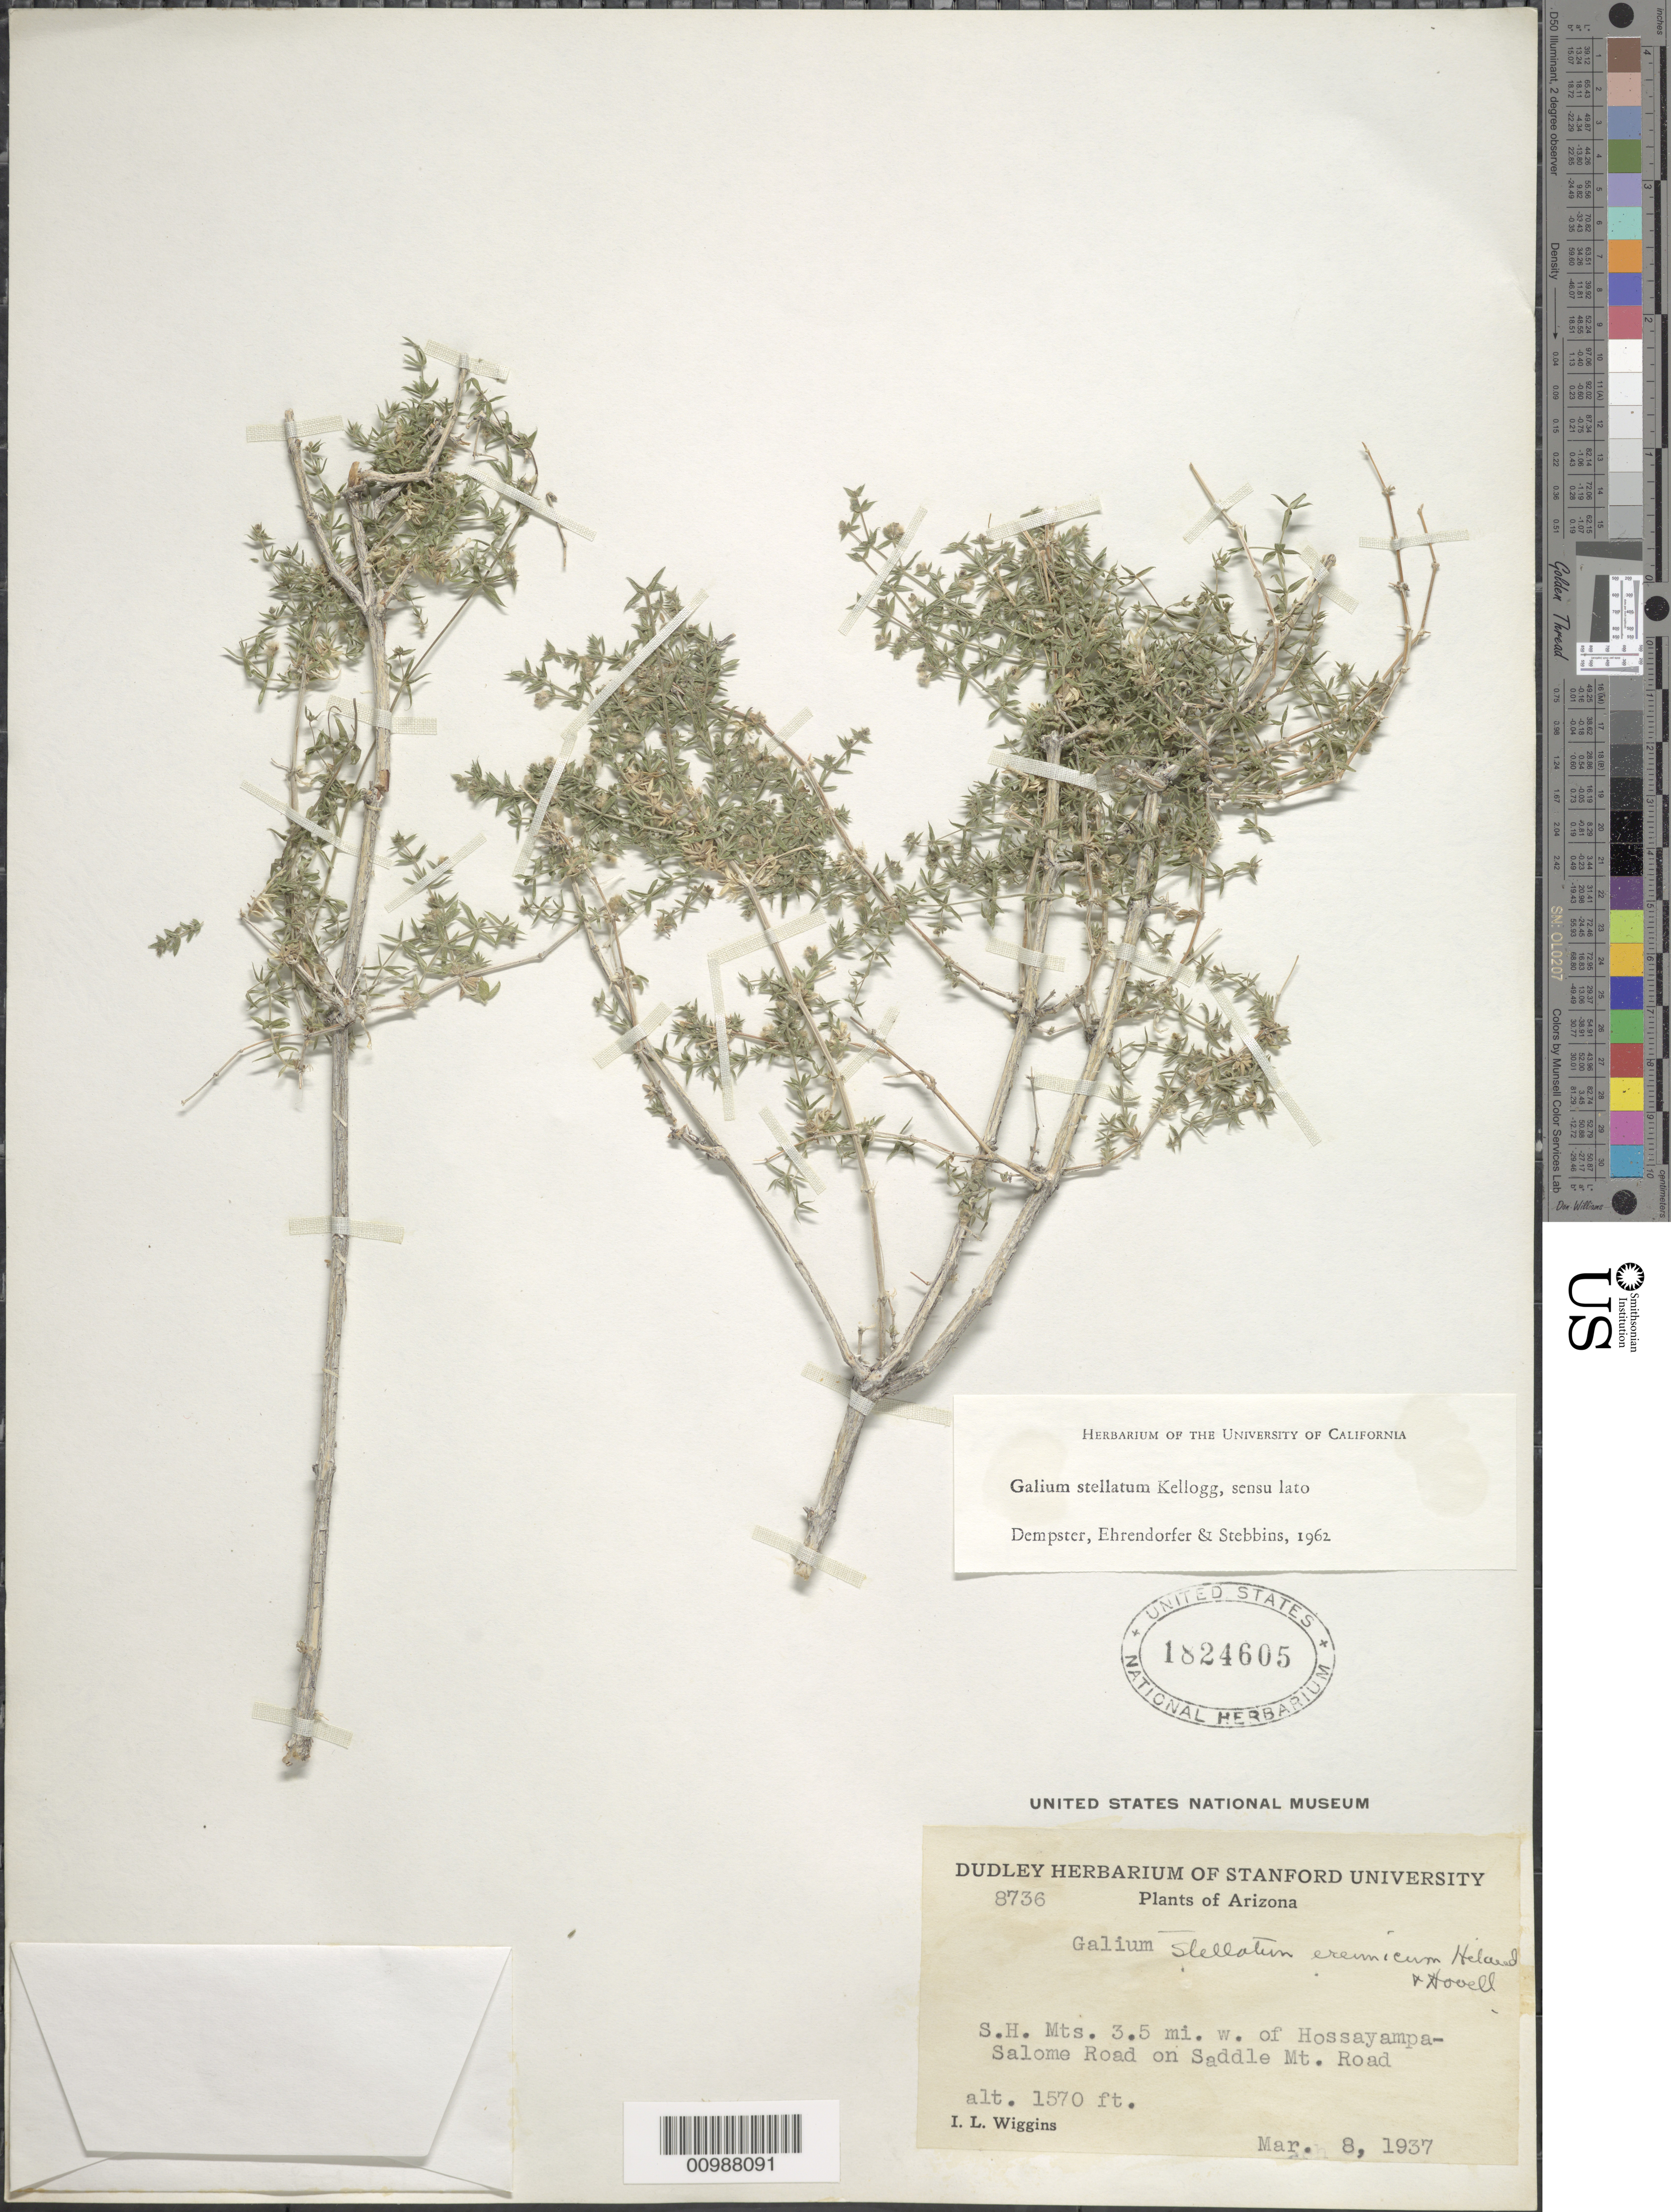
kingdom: Plantae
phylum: Tracheophyta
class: Magnoliopsida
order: Gentianales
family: Rubiaceae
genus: Galium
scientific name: Galium stellatum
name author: Kellogg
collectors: I. L. Wiggins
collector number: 8736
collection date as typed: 08 Mar 1937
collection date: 1937-03-08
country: United States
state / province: Arizona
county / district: Maricopa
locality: S.H. Mountains. 3.5 miles west of Hassayampa-Salome Road on Saddle Mount Road.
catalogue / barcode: US 1824605